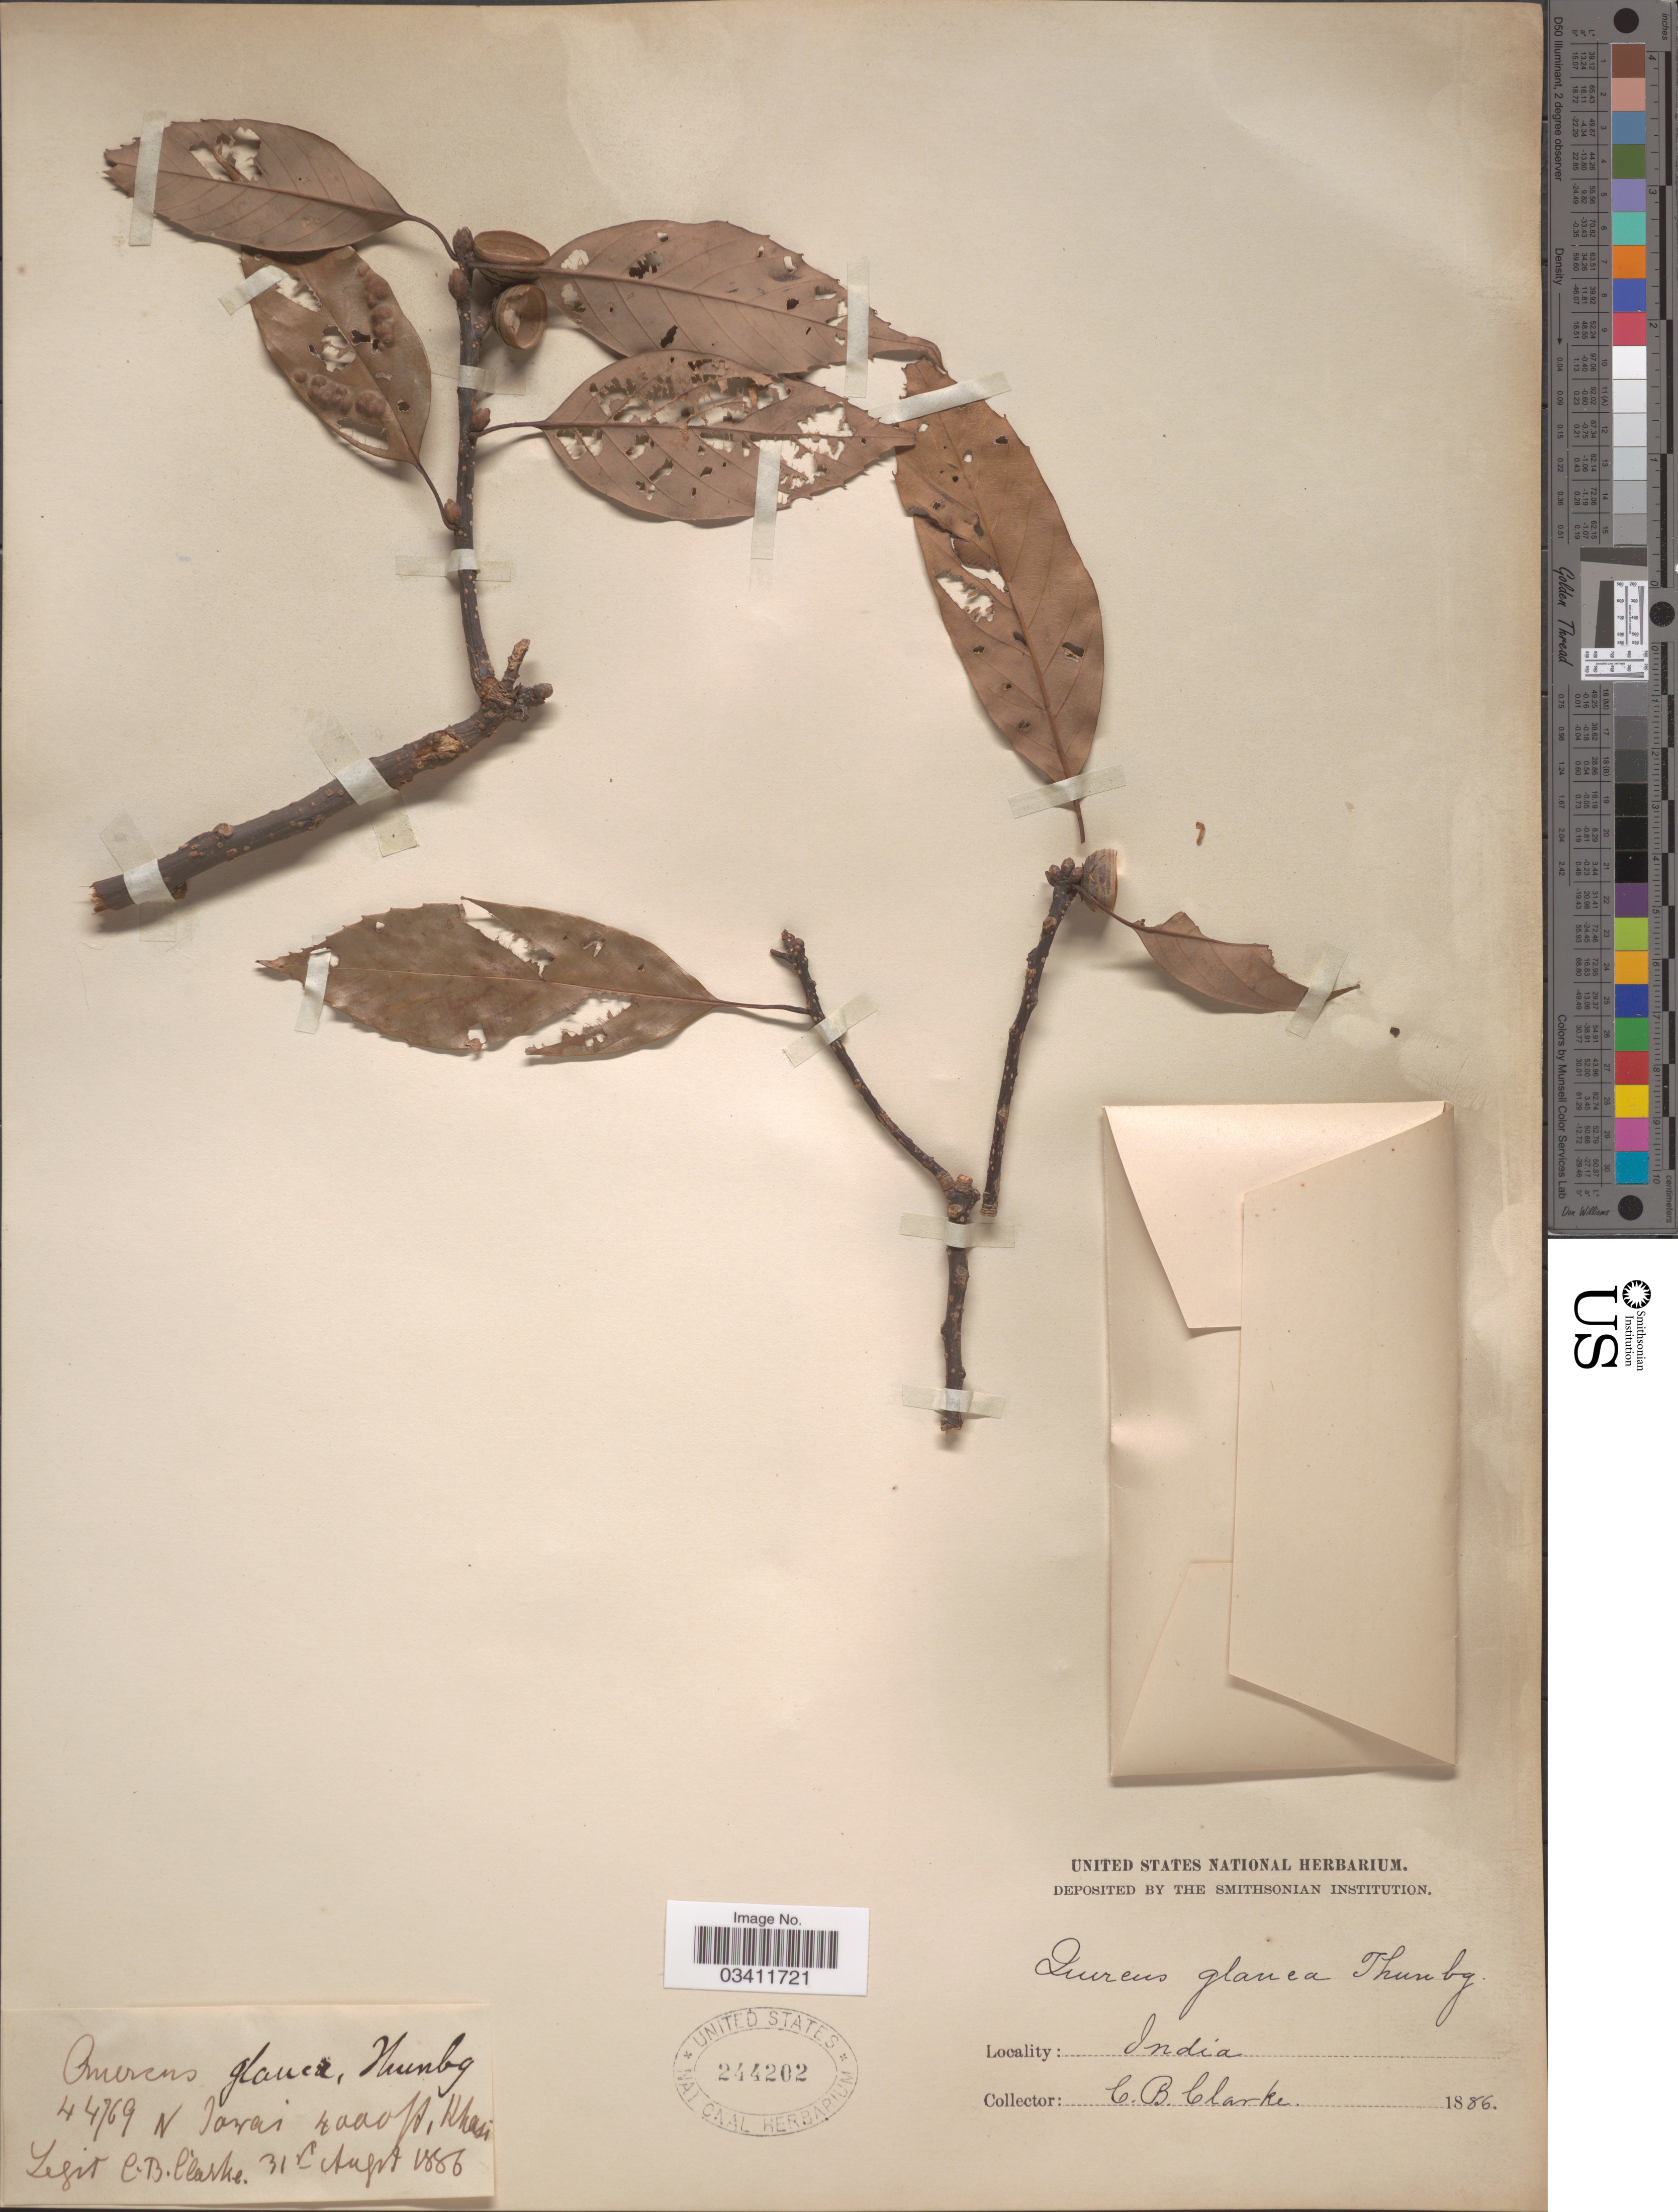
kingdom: Plantae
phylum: Tracheophyta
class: Magnoliopsida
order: Fagales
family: Fagaceae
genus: Quercus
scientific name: Quercus glauca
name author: Thunb.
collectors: C. B. Clarke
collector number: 44769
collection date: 1886-08-31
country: India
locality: N Jawai, Khasi.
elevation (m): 1219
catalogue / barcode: US 244202